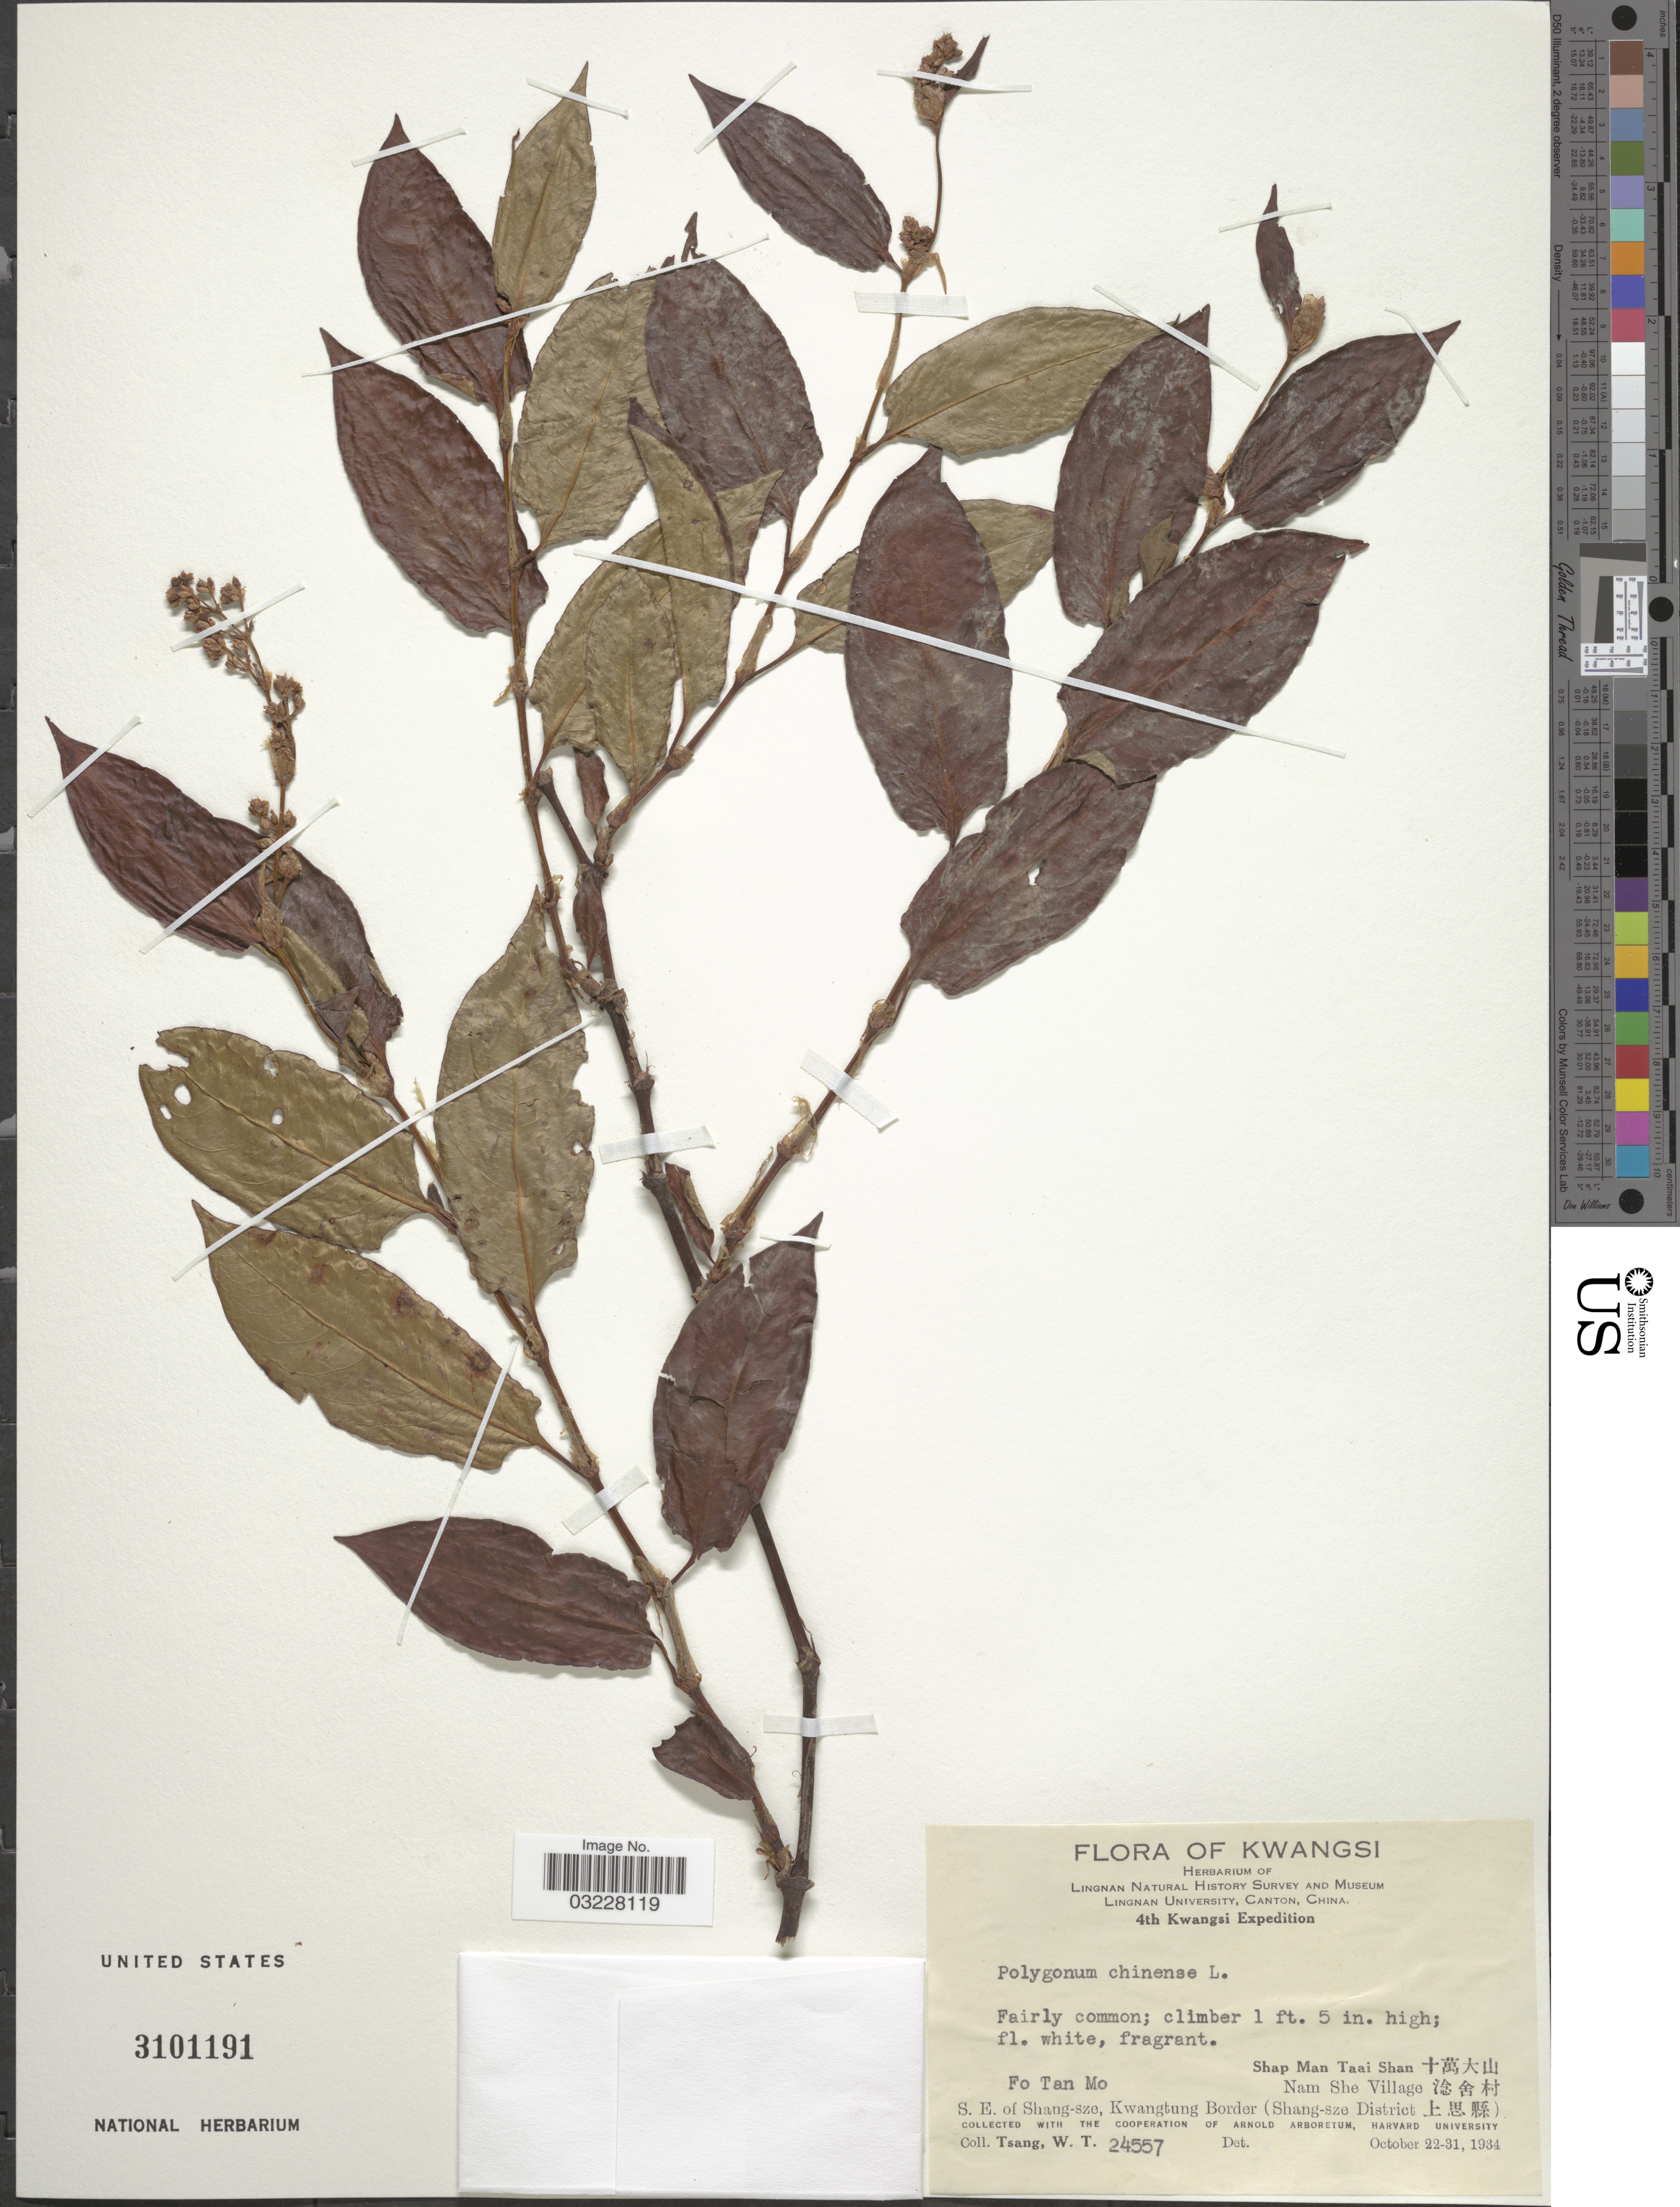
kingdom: Plantae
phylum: Tracheophyta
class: Magnoliopsida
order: Caryophyllales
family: Polygonaceae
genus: Polygonum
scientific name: Polygonum chinense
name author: L.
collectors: W. T. Tsang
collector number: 24557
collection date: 1934-10-22/1934-10-31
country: China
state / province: Guangxi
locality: Kwangsi. Fo Tan Mo. Shap Man Taai Shan X. Nam She Village X. S.E. of Shang-sze, Kwangtung Border (Shang-sze District X).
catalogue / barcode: US 3101191